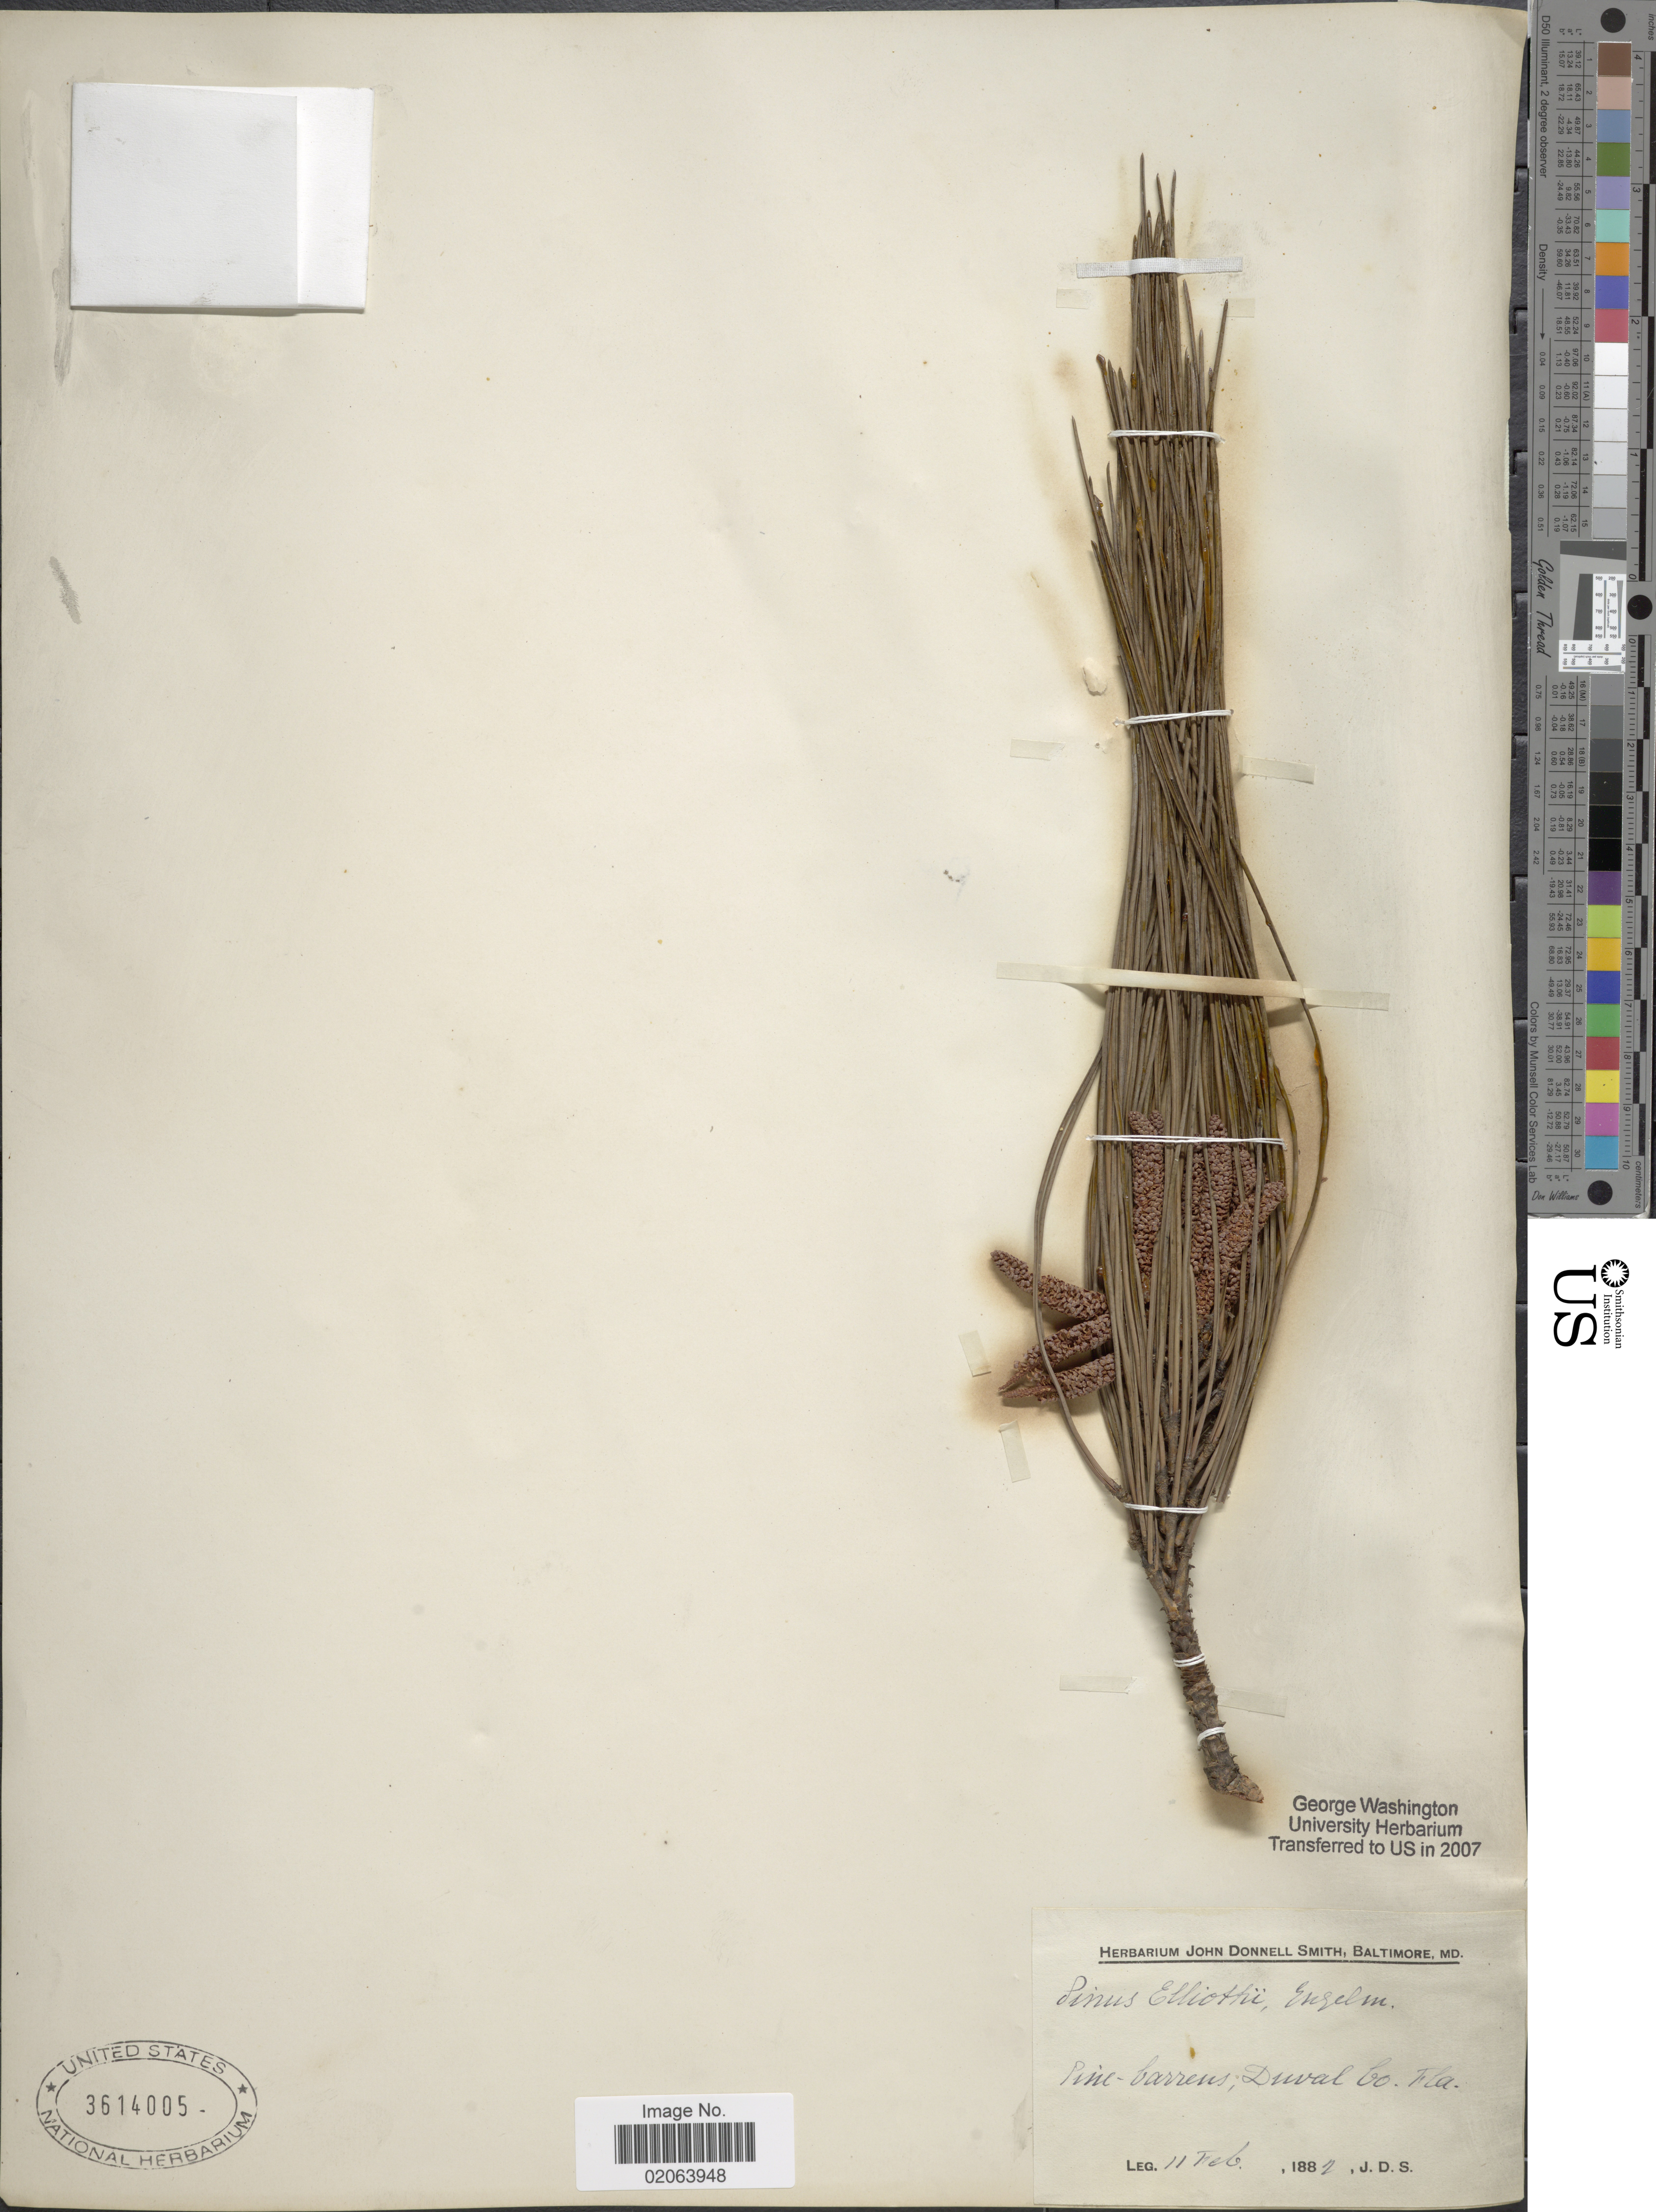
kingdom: Plantae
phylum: Tracheophyta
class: Pinopsida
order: Pinales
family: Pinaceae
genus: Pinus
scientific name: Pinus elliottii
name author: Engelm.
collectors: J. Donnell Smith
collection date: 1882-02-11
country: United States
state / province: Florida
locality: Duval Co.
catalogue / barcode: US 3614005